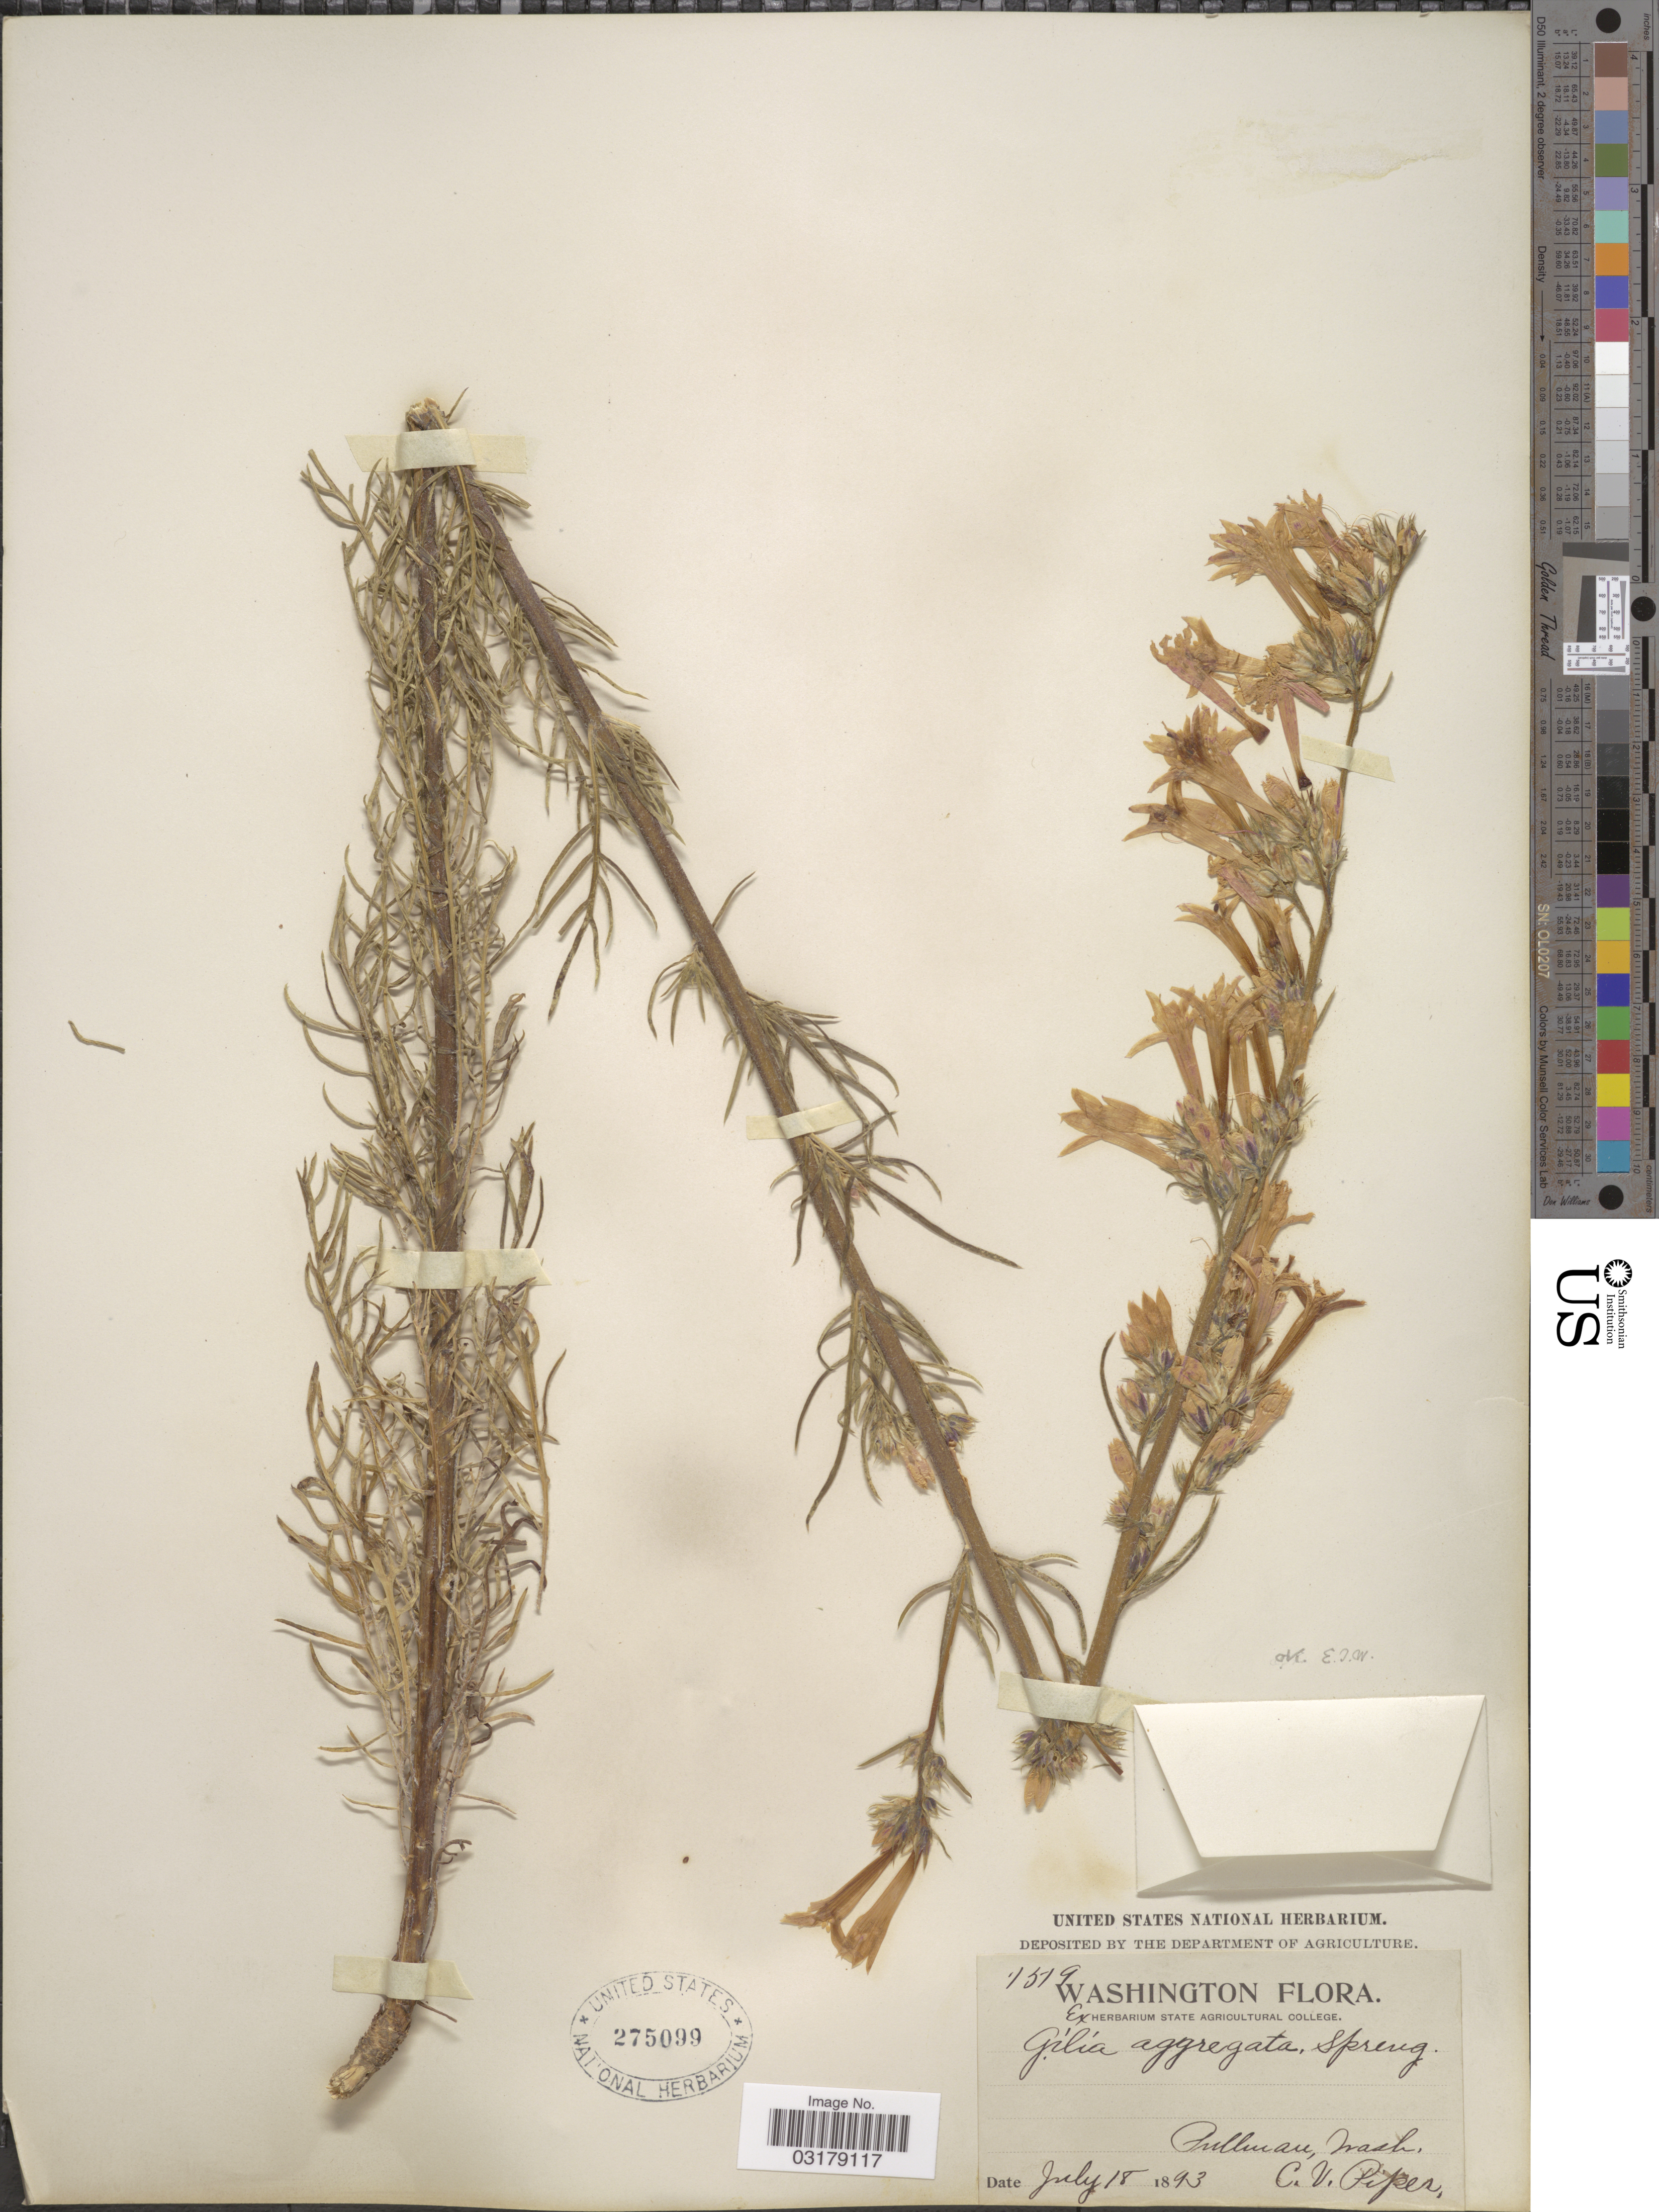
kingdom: Plantae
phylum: Tracheophyta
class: Magnoliopsida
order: Ericales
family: Polemoniaceae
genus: Ipomopsis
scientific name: Ipomopsis aggregata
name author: (Pursh) V.E. Grant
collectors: C. V. Piper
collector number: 1519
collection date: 1893-07-18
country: United States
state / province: Washington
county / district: Whitman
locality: Pullman.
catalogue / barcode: US 275099